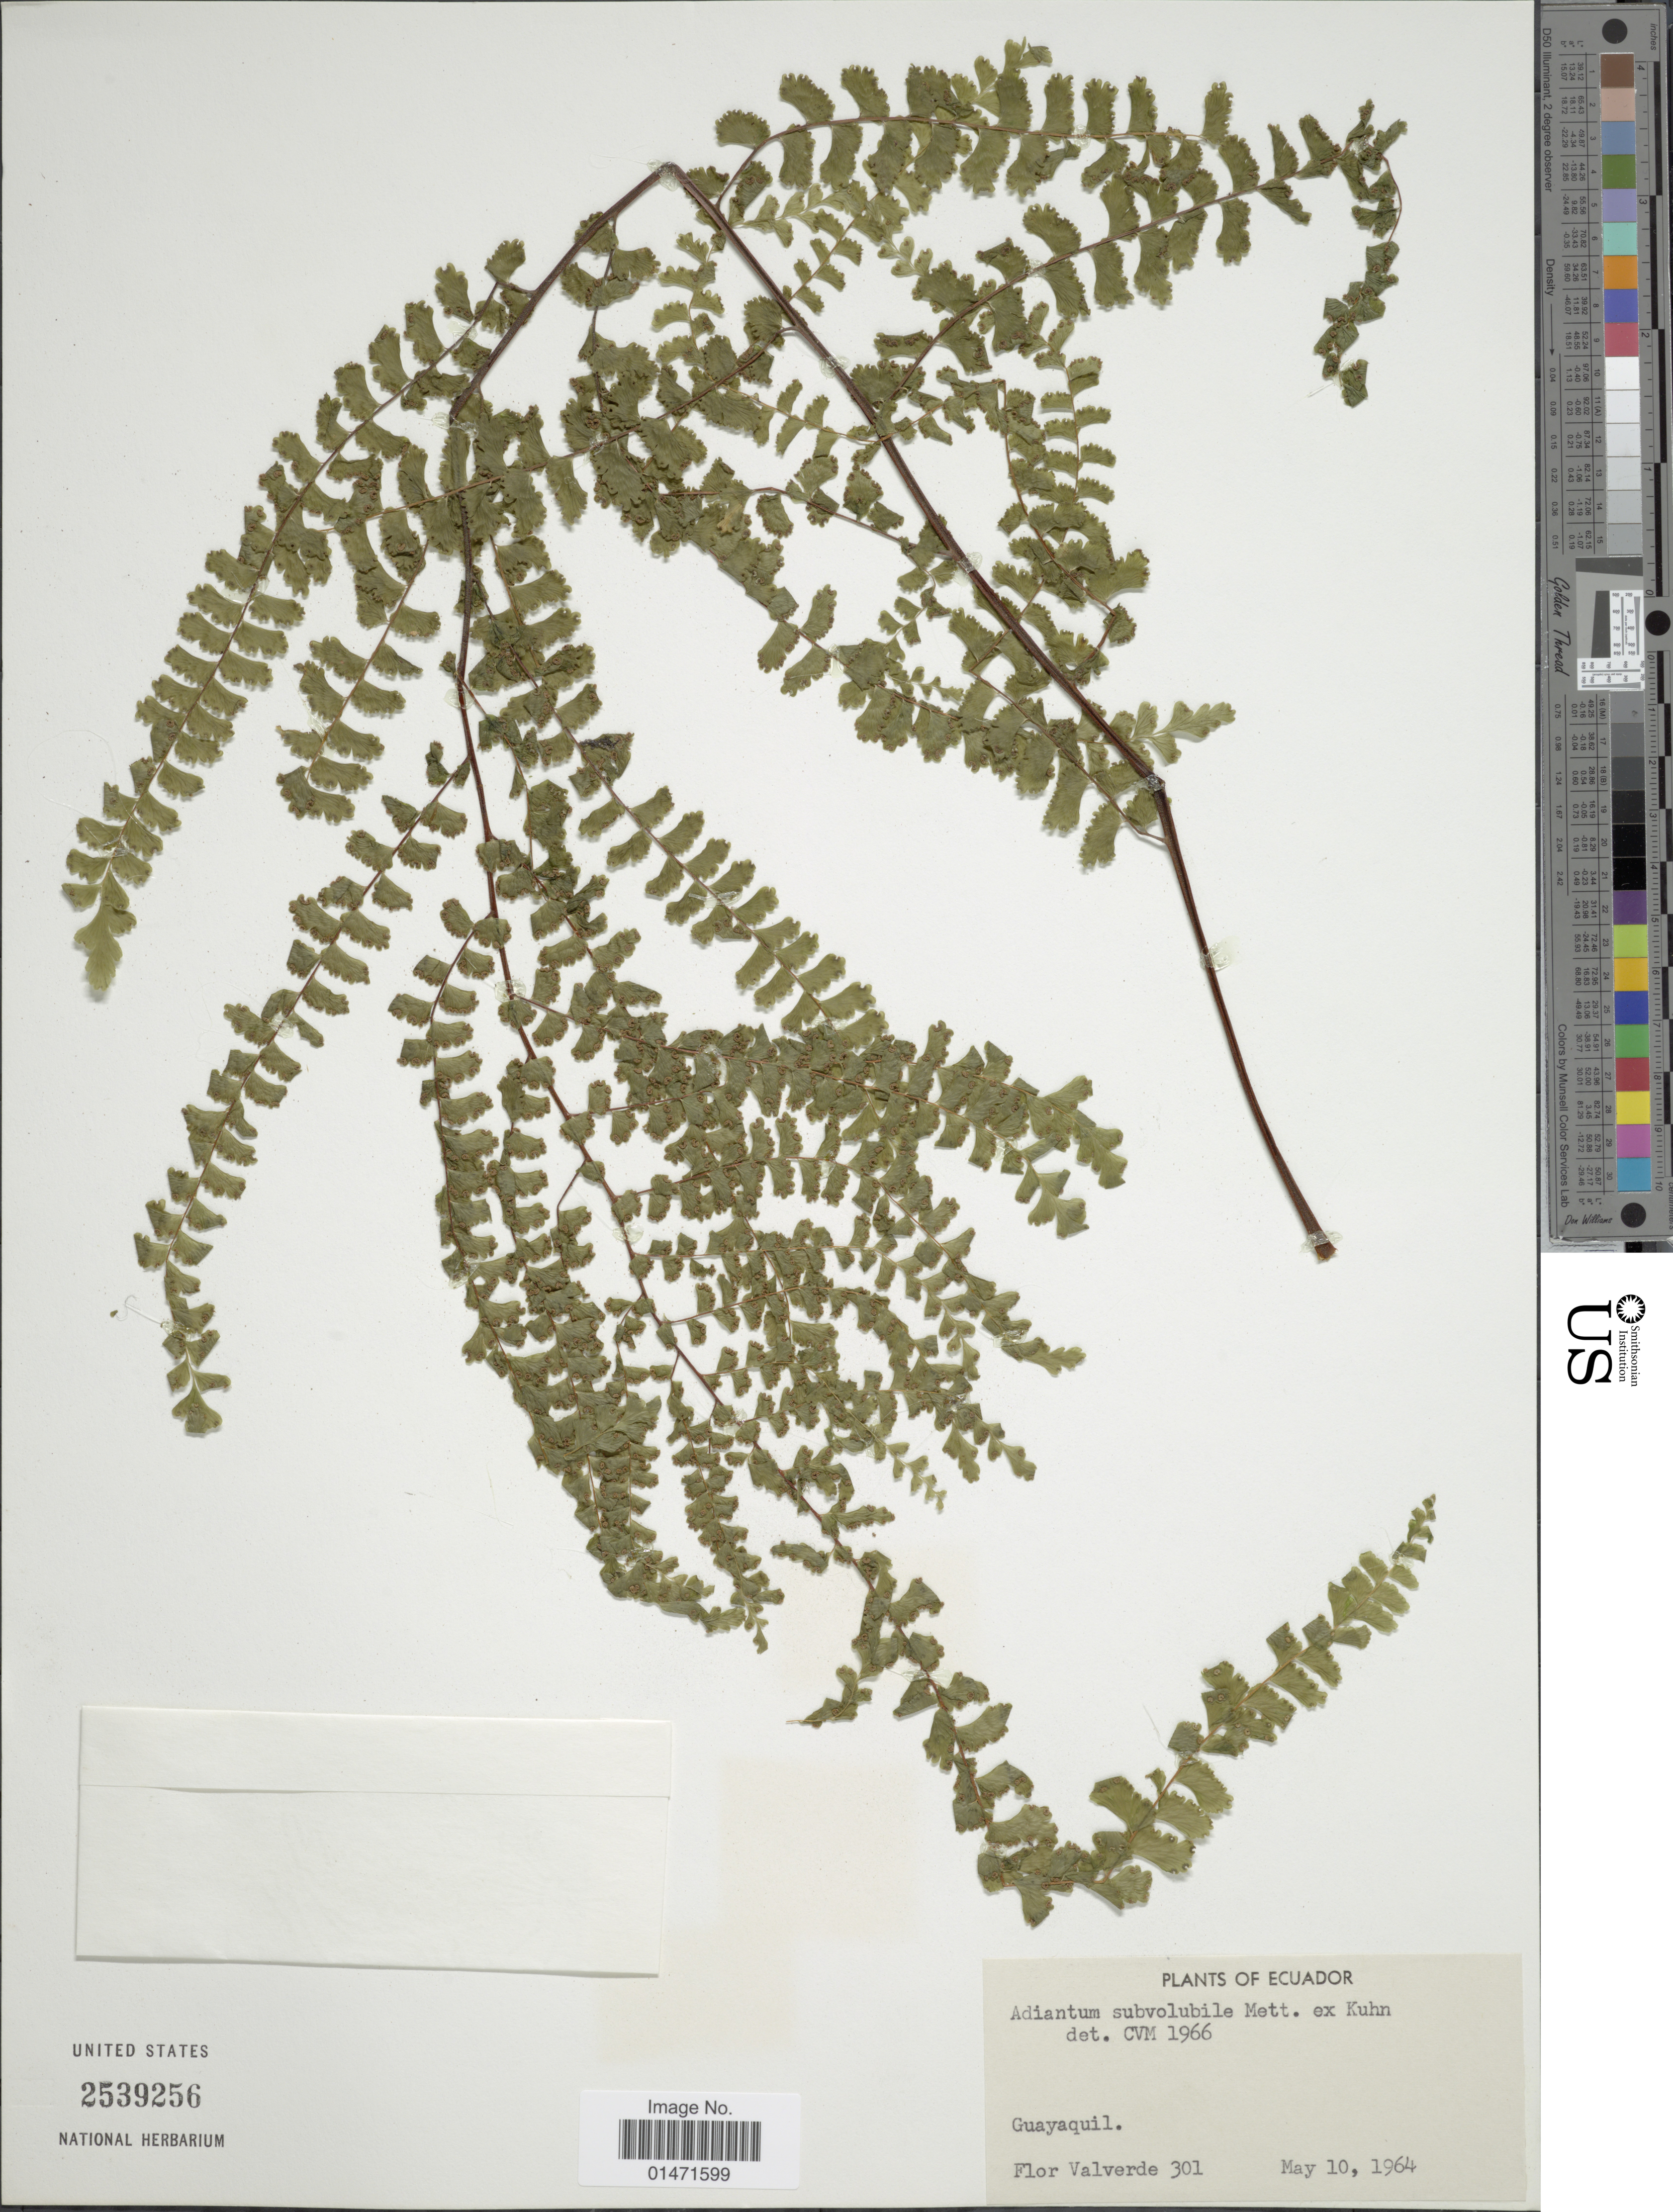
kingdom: Plantae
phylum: Tracheophyta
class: Polypodiopsida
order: Polypodiales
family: Pteridaceae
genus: Adiantum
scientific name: Adiantum subvolubile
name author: Mett. ex Kuhn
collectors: F. M. Valverde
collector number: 301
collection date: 1964-05-10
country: Ecuador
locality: Guayaquil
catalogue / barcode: US 2539256